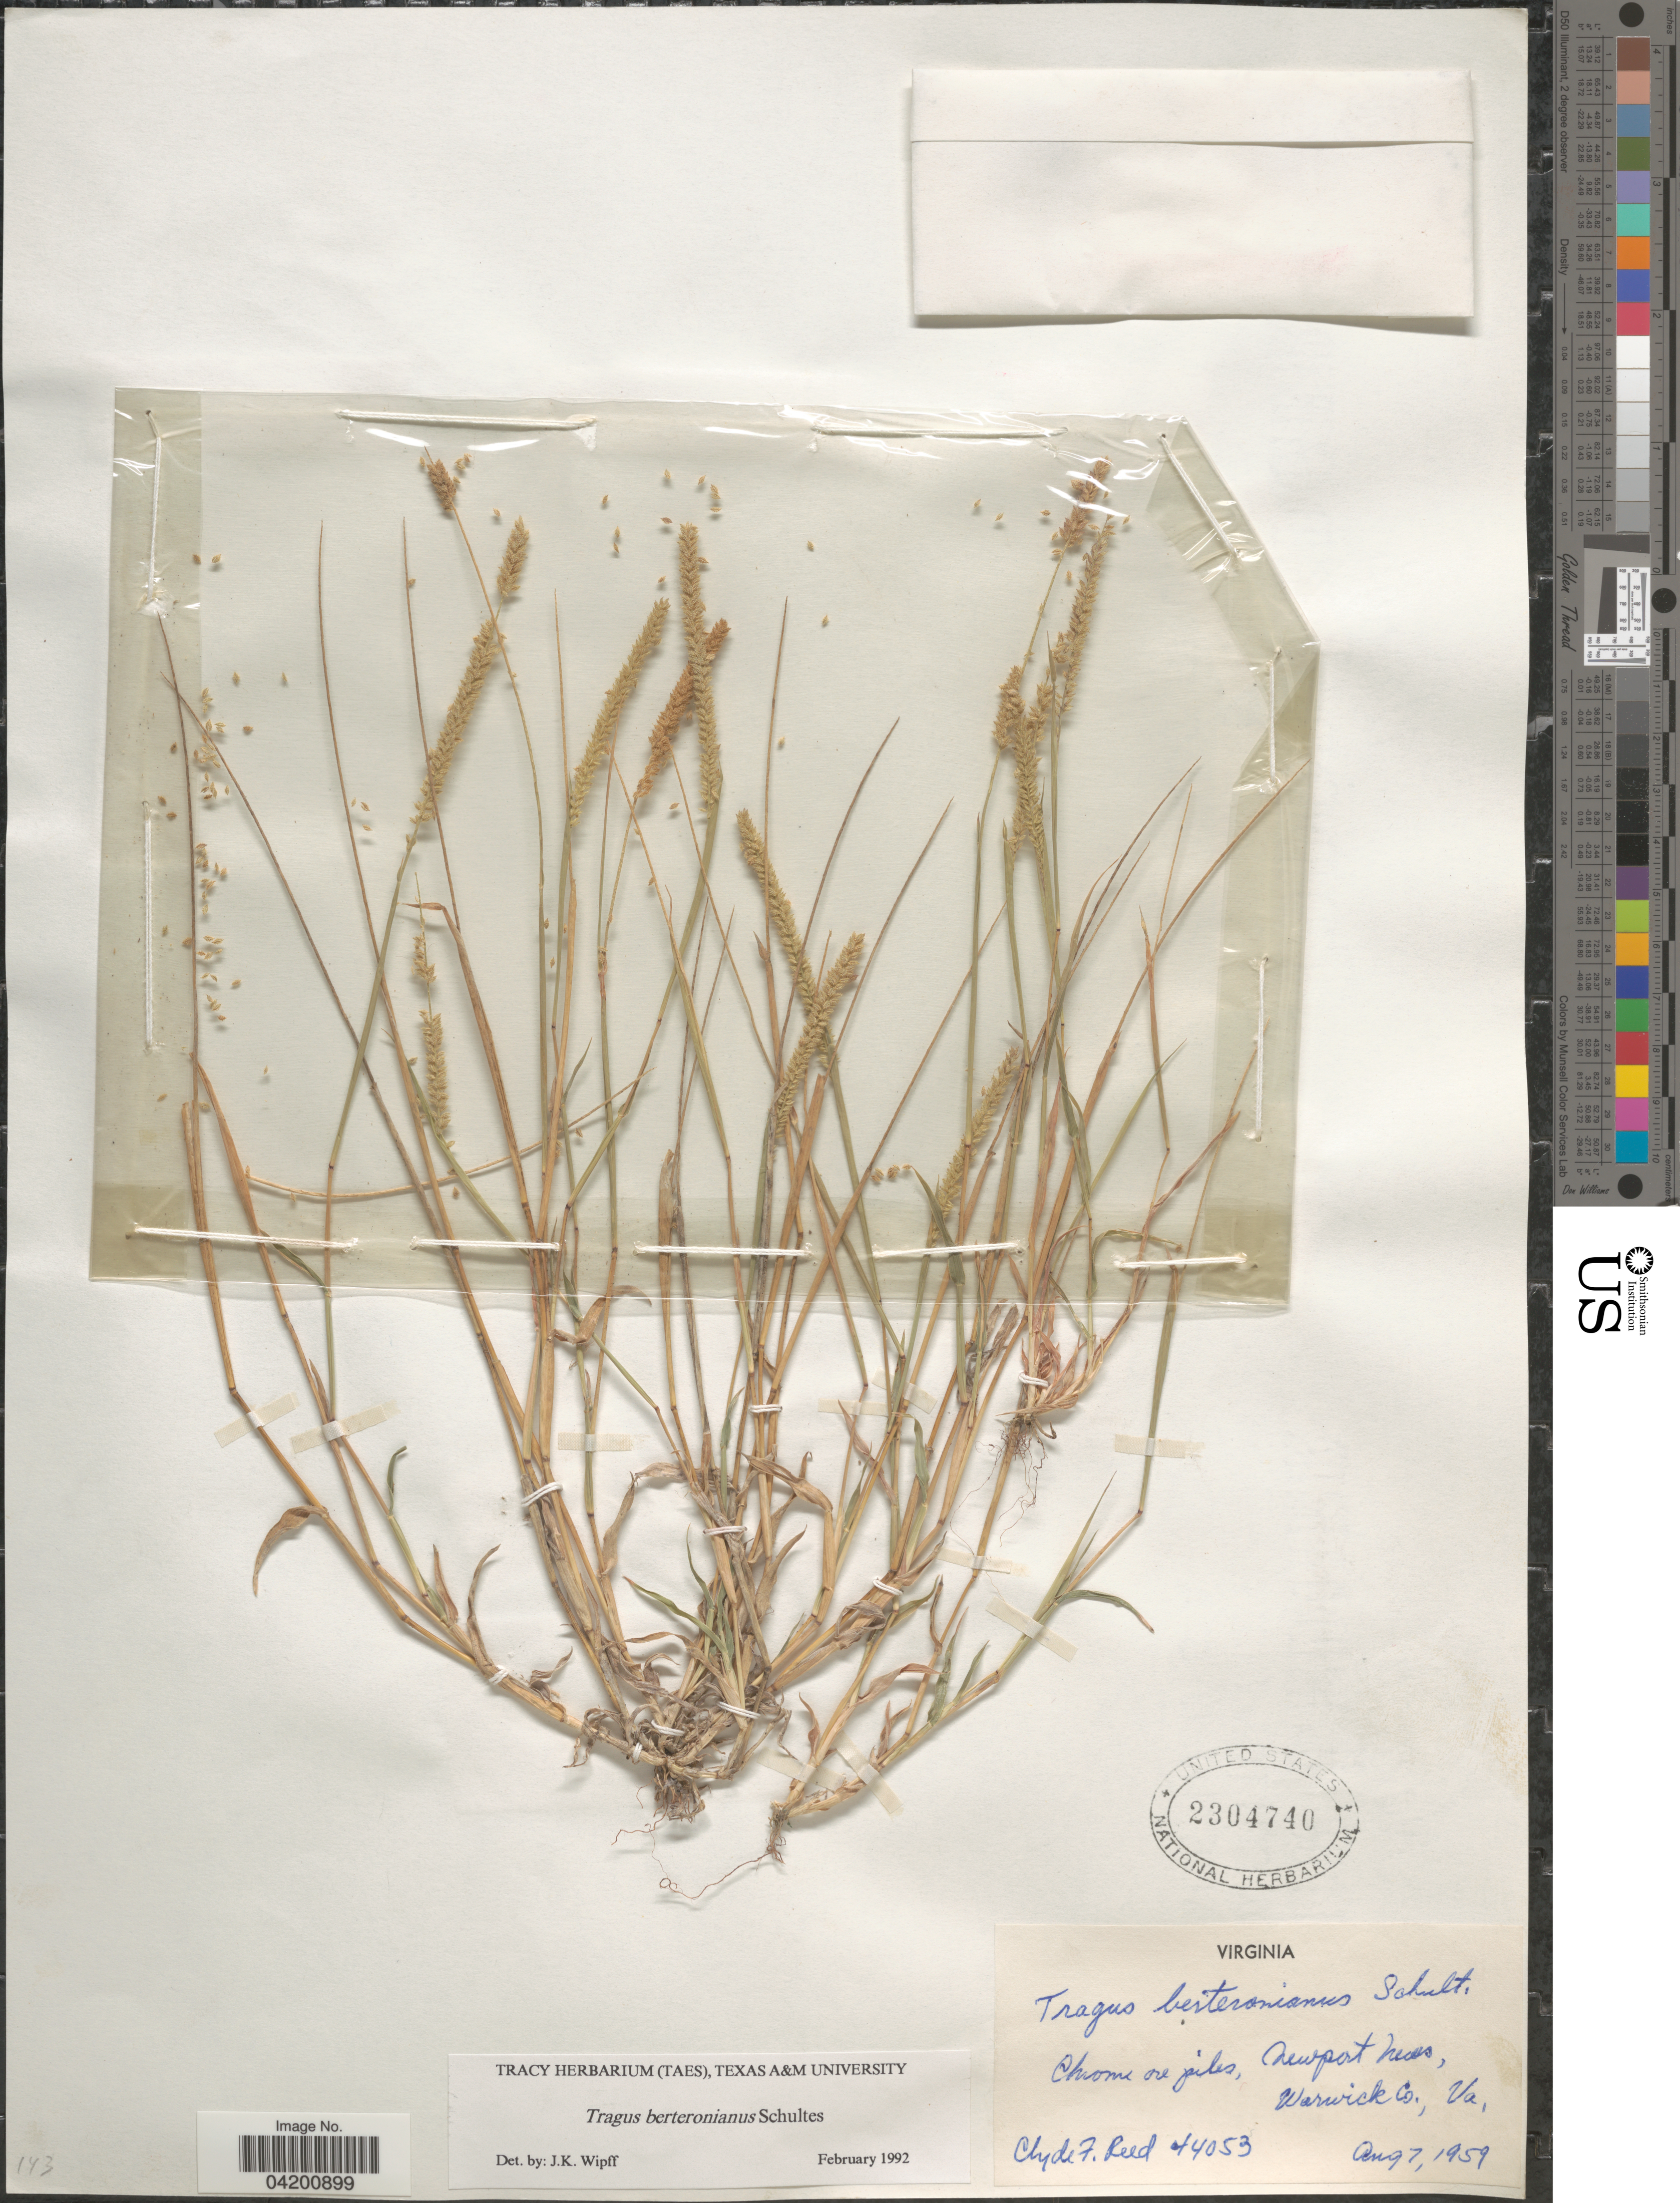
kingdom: Plantae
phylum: Tracheophyta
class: Liliopsida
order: Poales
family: Poaceae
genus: Tragus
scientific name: Tragus berteronianus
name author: Schult.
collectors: C. F. Reed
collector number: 44053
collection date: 1959-08-07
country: United States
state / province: Virginia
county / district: City of Newport News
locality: Chrome on piles, Newport News, Warwick Co.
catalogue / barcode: US 2304740